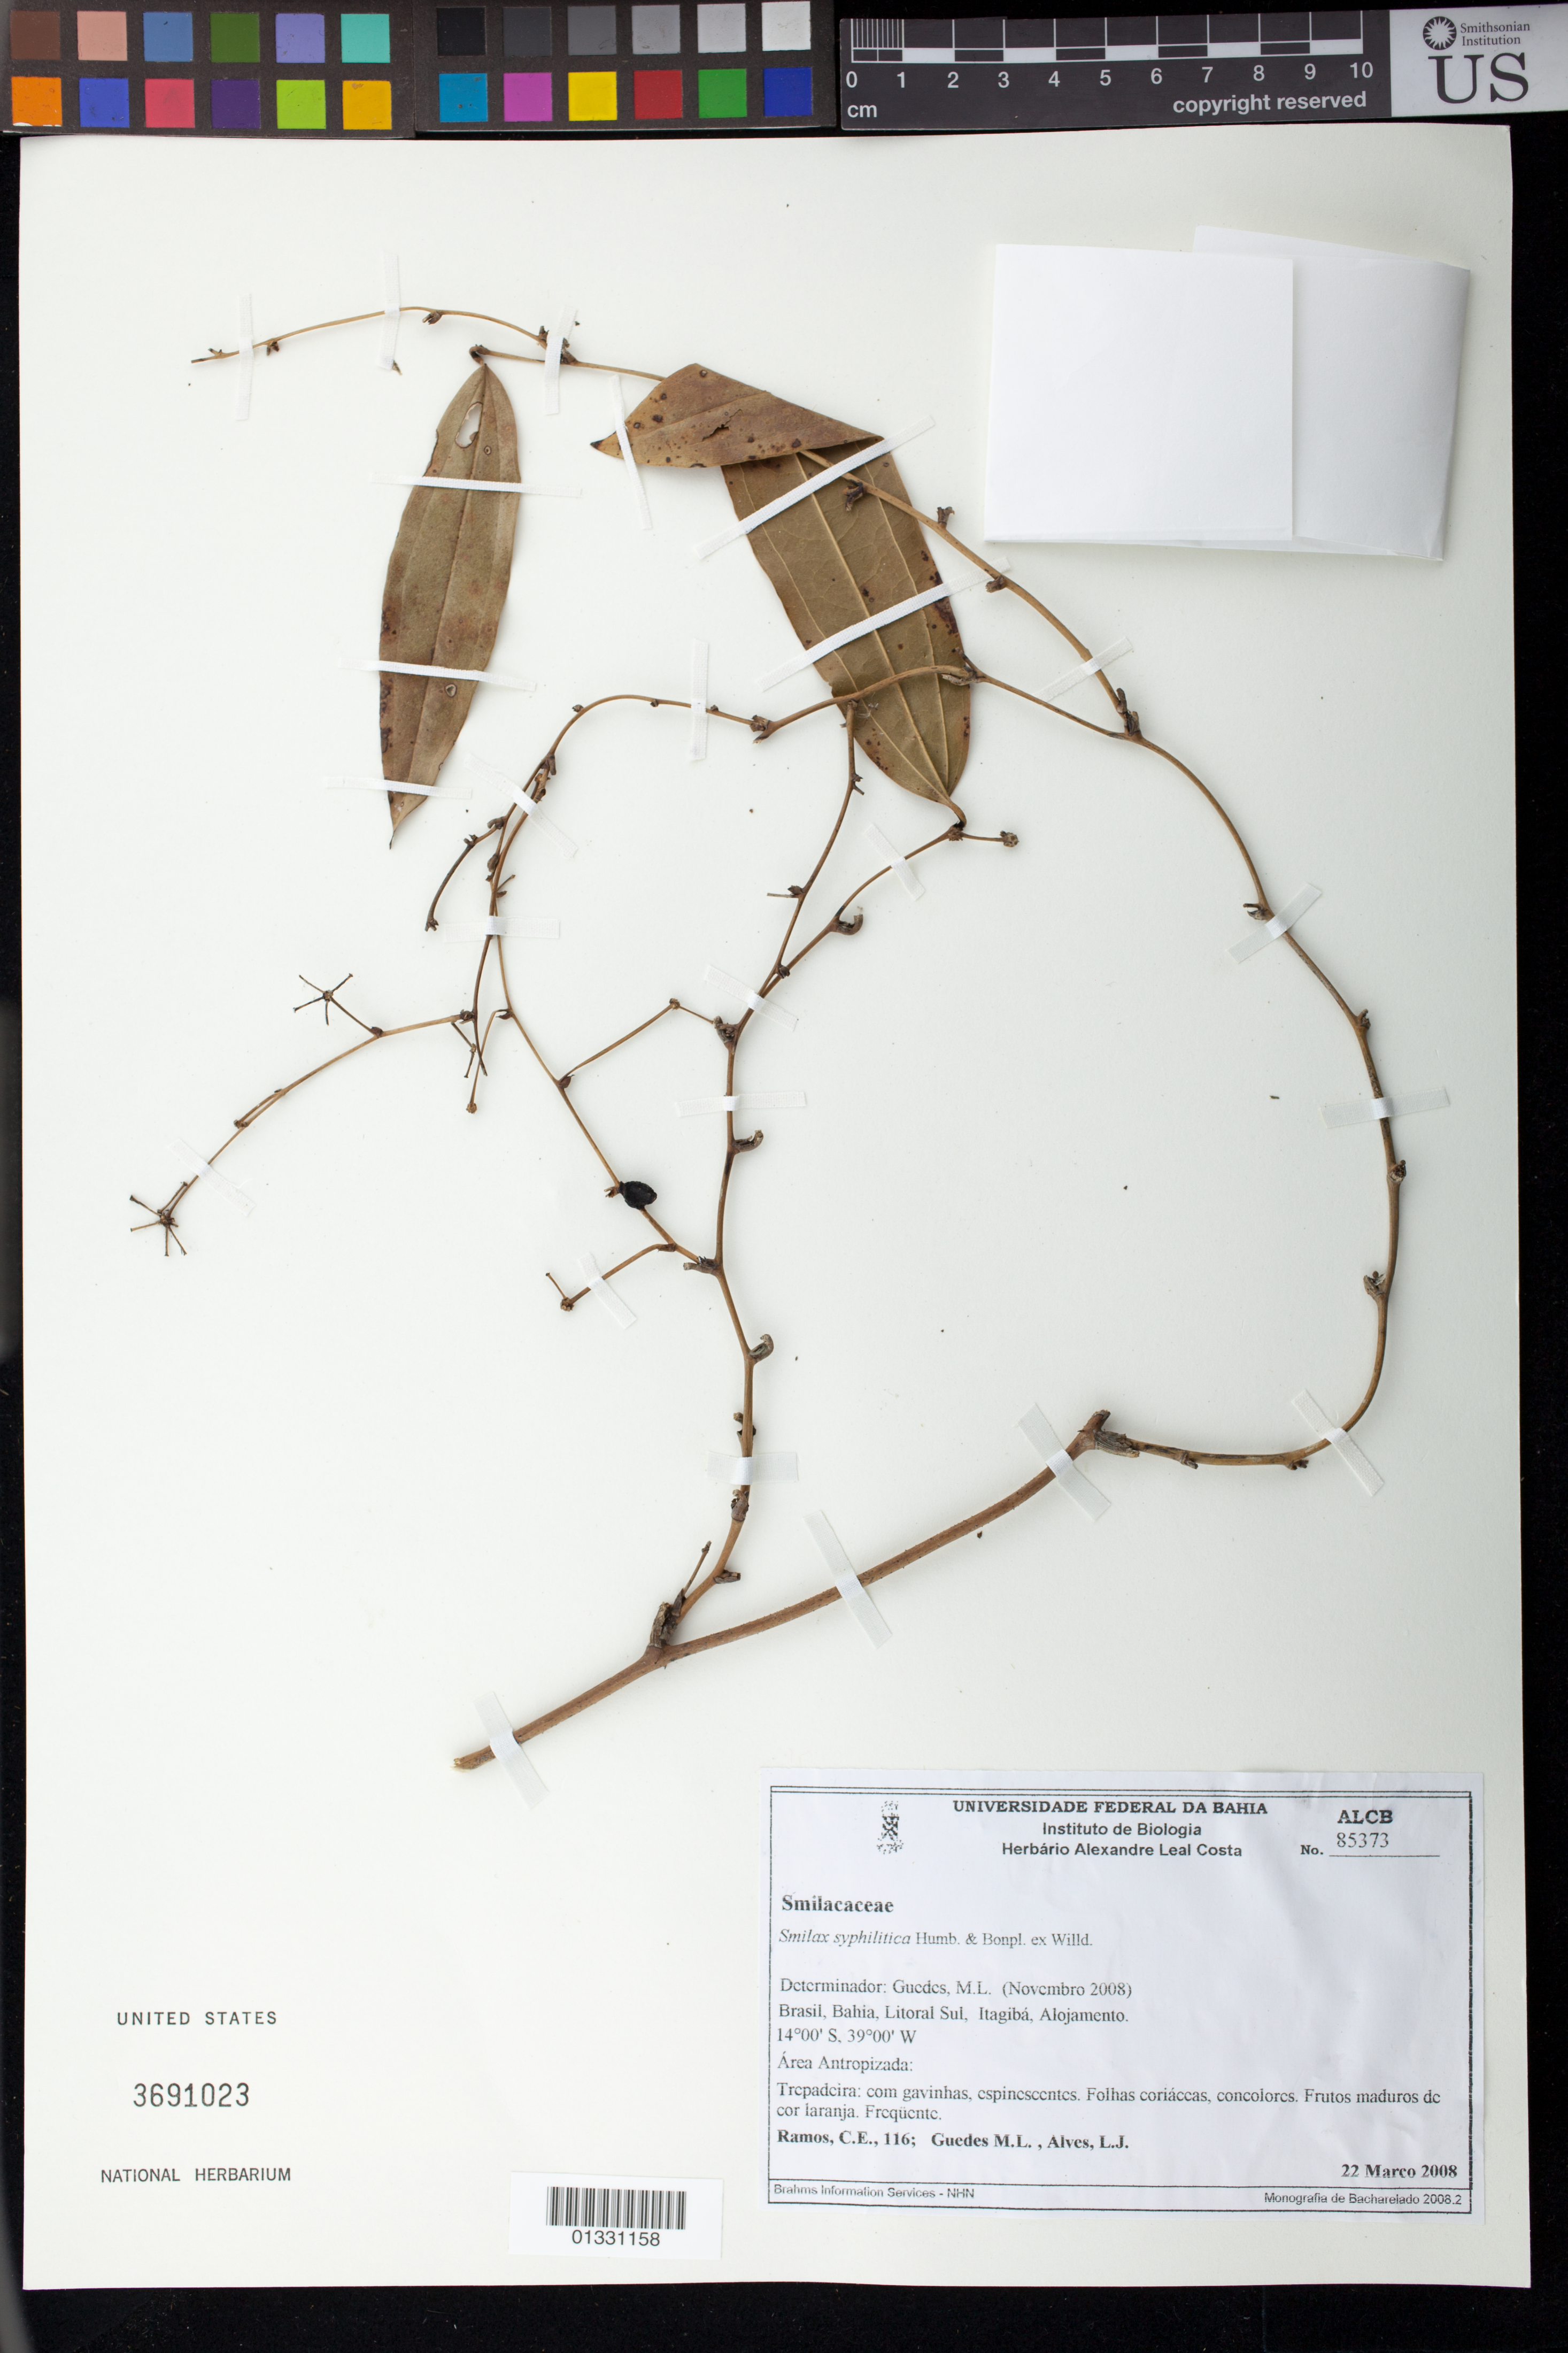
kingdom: Plantae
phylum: Tracheophyta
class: Liliopsida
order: Liliales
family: Smilacaceae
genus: Smilax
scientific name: Smilax syphilitica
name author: Humb. & Bonpl.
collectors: C. E. Ramos, M. L. Guedes & L. J. Alves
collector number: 116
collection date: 2008-03-22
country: Brazil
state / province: Bahia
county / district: Itagibá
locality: Litoral Sul. Alojamento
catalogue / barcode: US 3691023